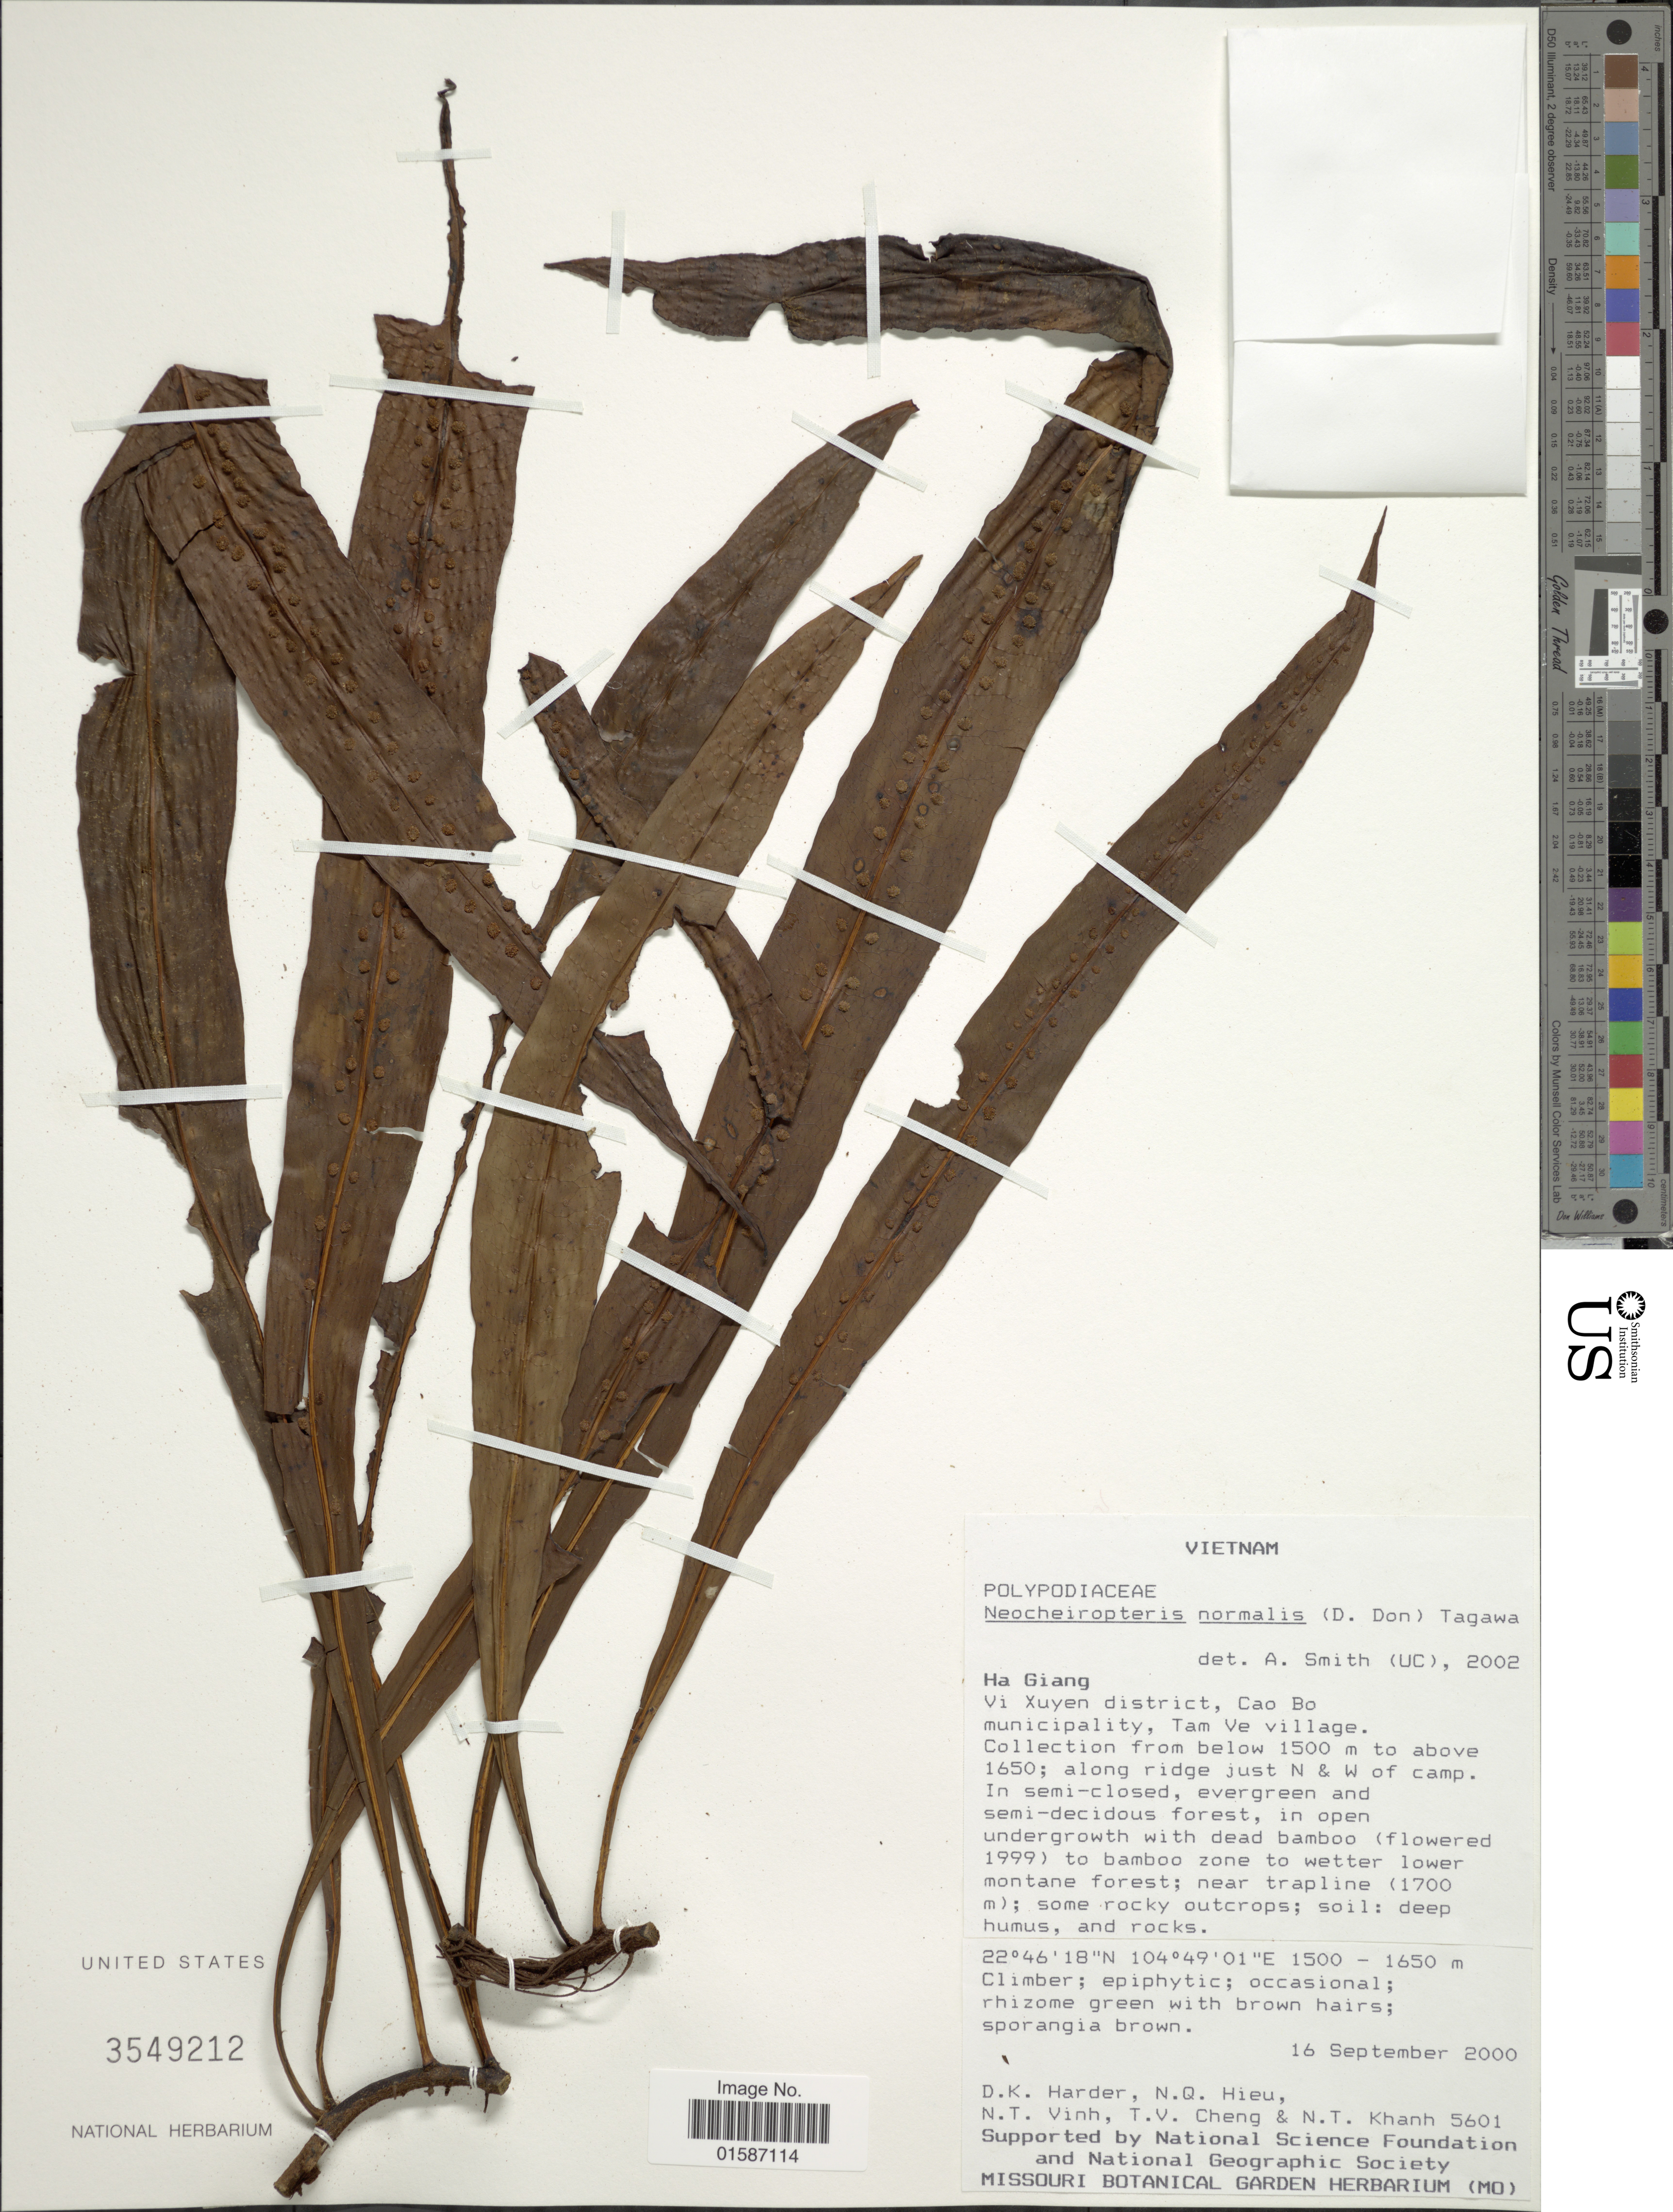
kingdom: Plantae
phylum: Tracheophyta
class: Polypodiopsida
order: Polypodiales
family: Polypodiaceae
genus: Tricholepidium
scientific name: Tricholepidium normale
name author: (D. Don) Ching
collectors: D. Harder, N. Hieu, N. Vinh, T. Cheng & N. Khanh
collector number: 5601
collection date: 2000-09-16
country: Vietnam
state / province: Ha Giang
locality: Vi Xuyen dsitrict, Cao Bo municipality, Tam Ve village, along ridge just N & W of camp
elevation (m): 1500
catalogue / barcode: US 3549212